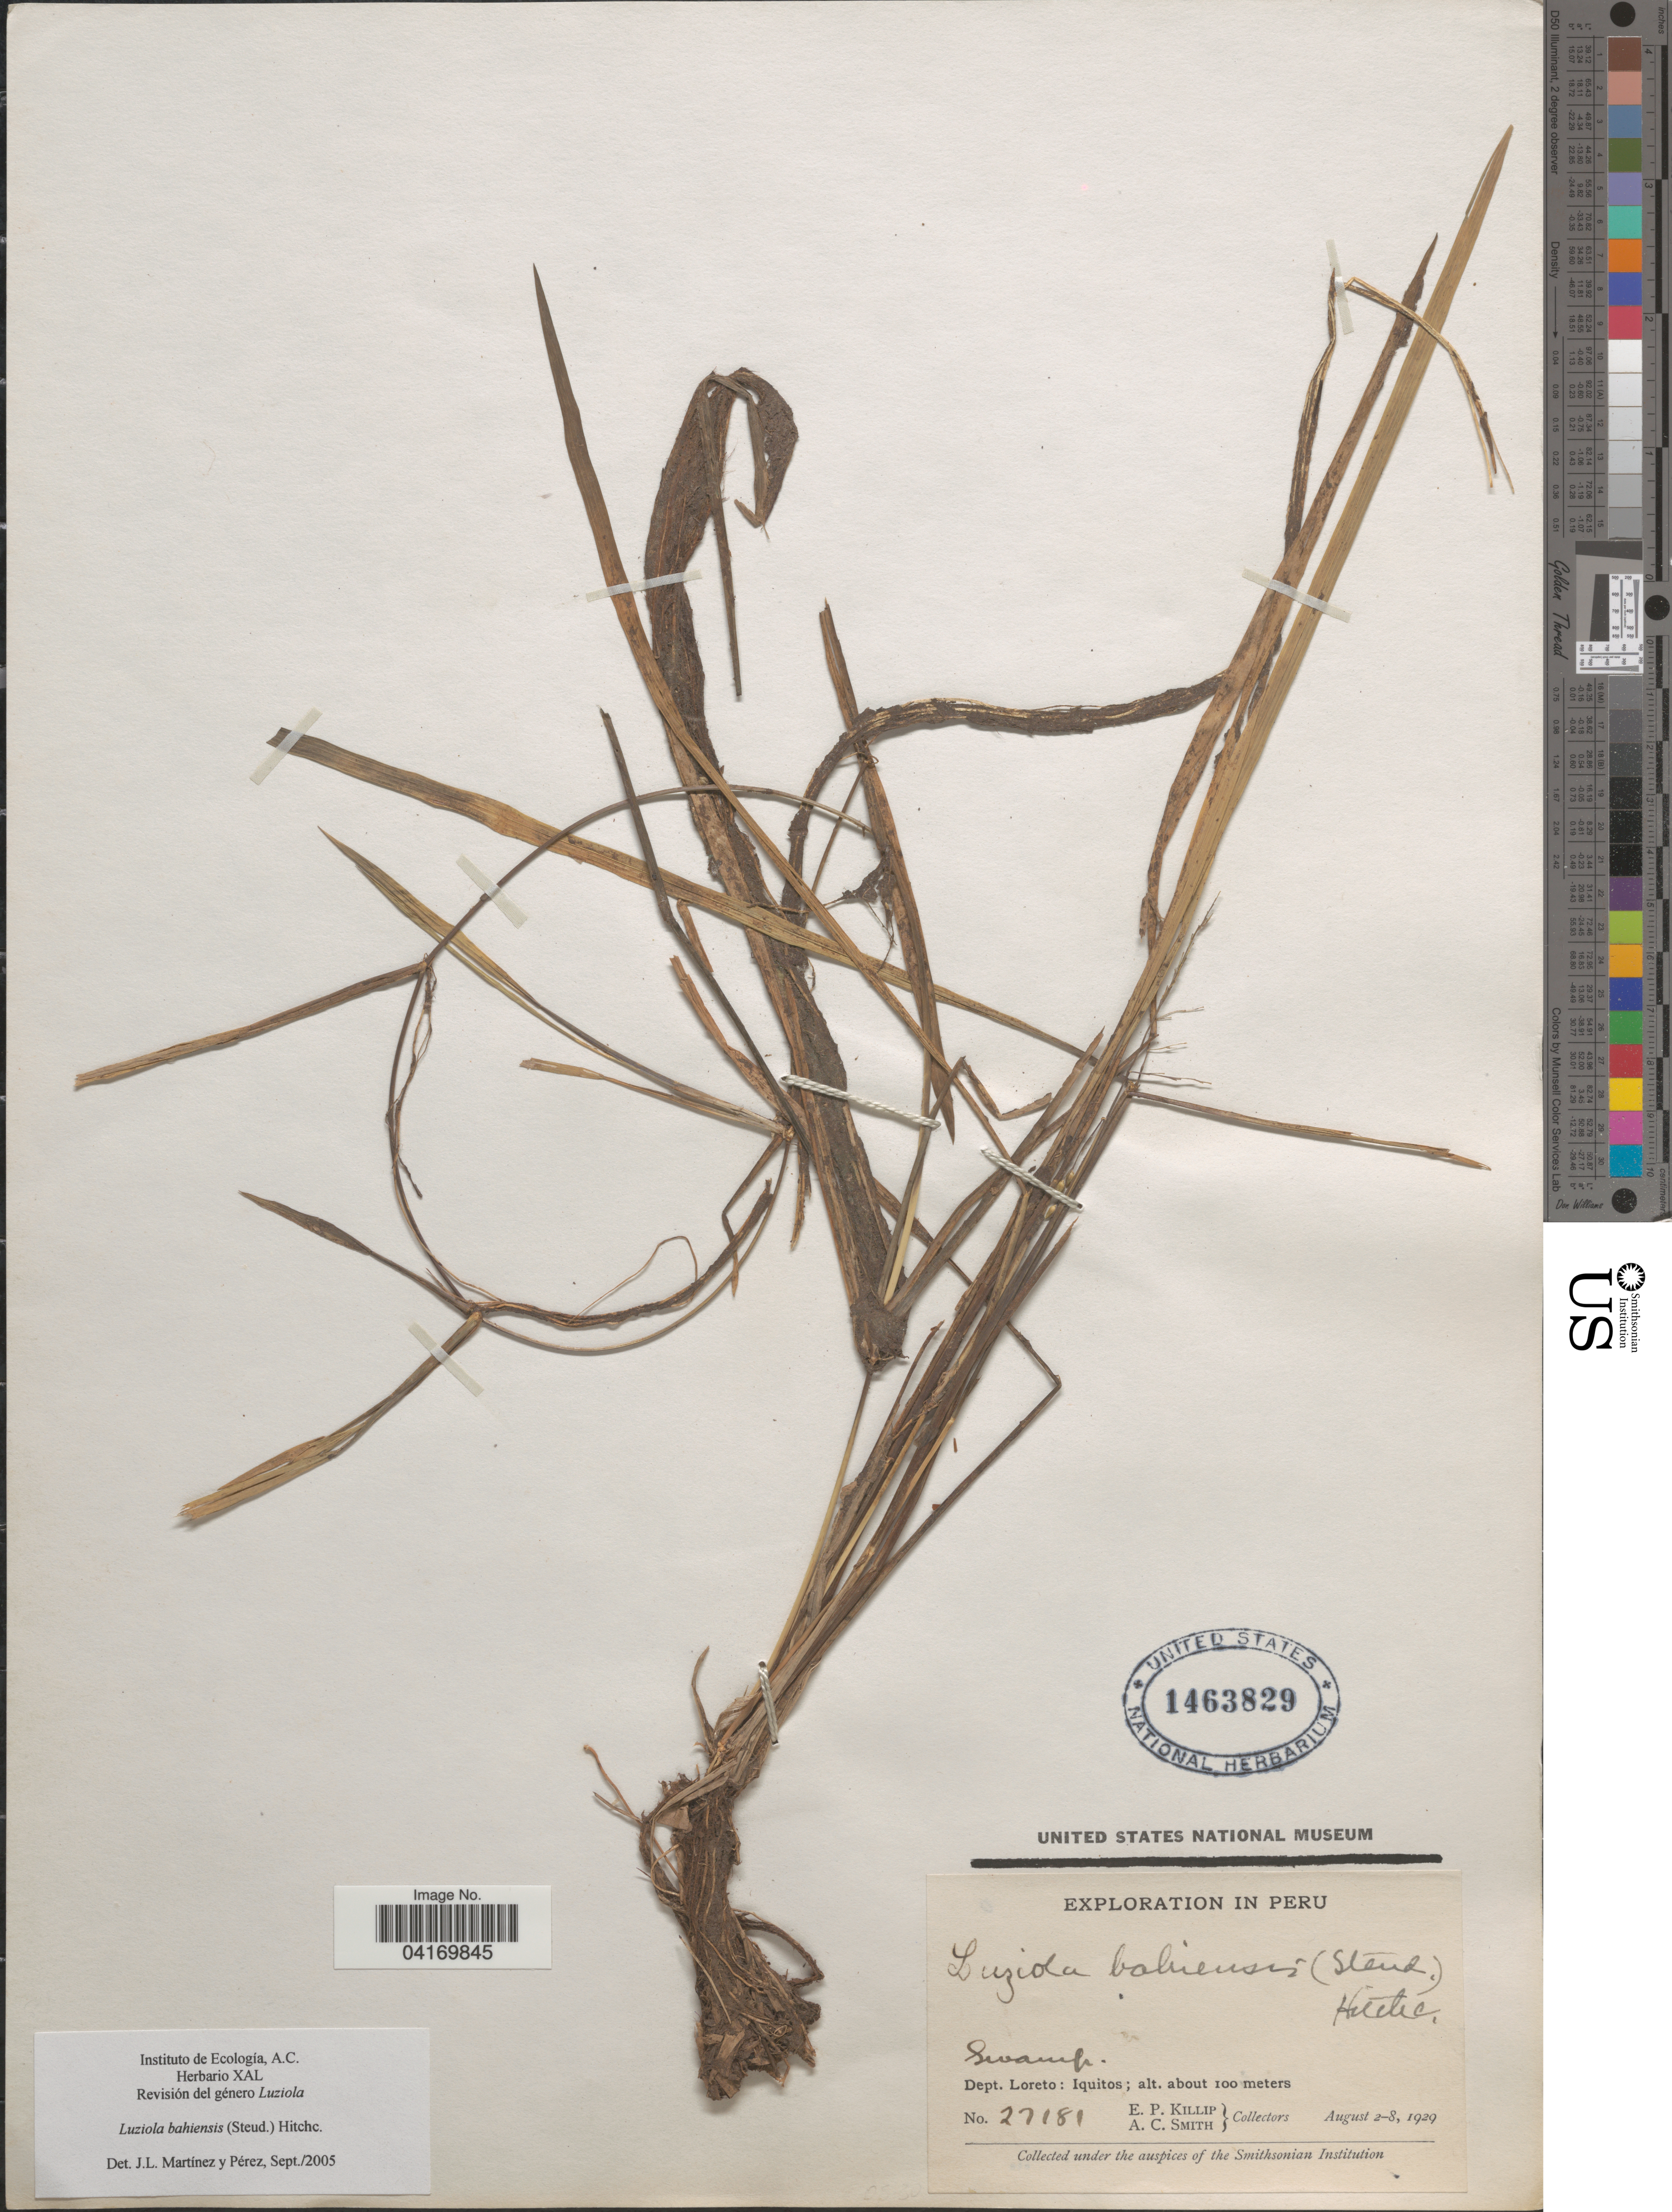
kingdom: Plantae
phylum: Tracheophyta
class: Liliopsida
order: Poales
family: Poaceae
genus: Luziola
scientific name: Luziola bahiensis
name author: (Steud.) Hitchc.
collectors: E. P. Killip & A. C. Smith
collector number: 27181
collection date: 1929-08-02/1929-08-08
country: Peru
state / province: Loreto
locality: Exploration in Peru. Dept. Loreto: Iquitos.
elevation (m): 100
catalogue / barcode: US 1463829